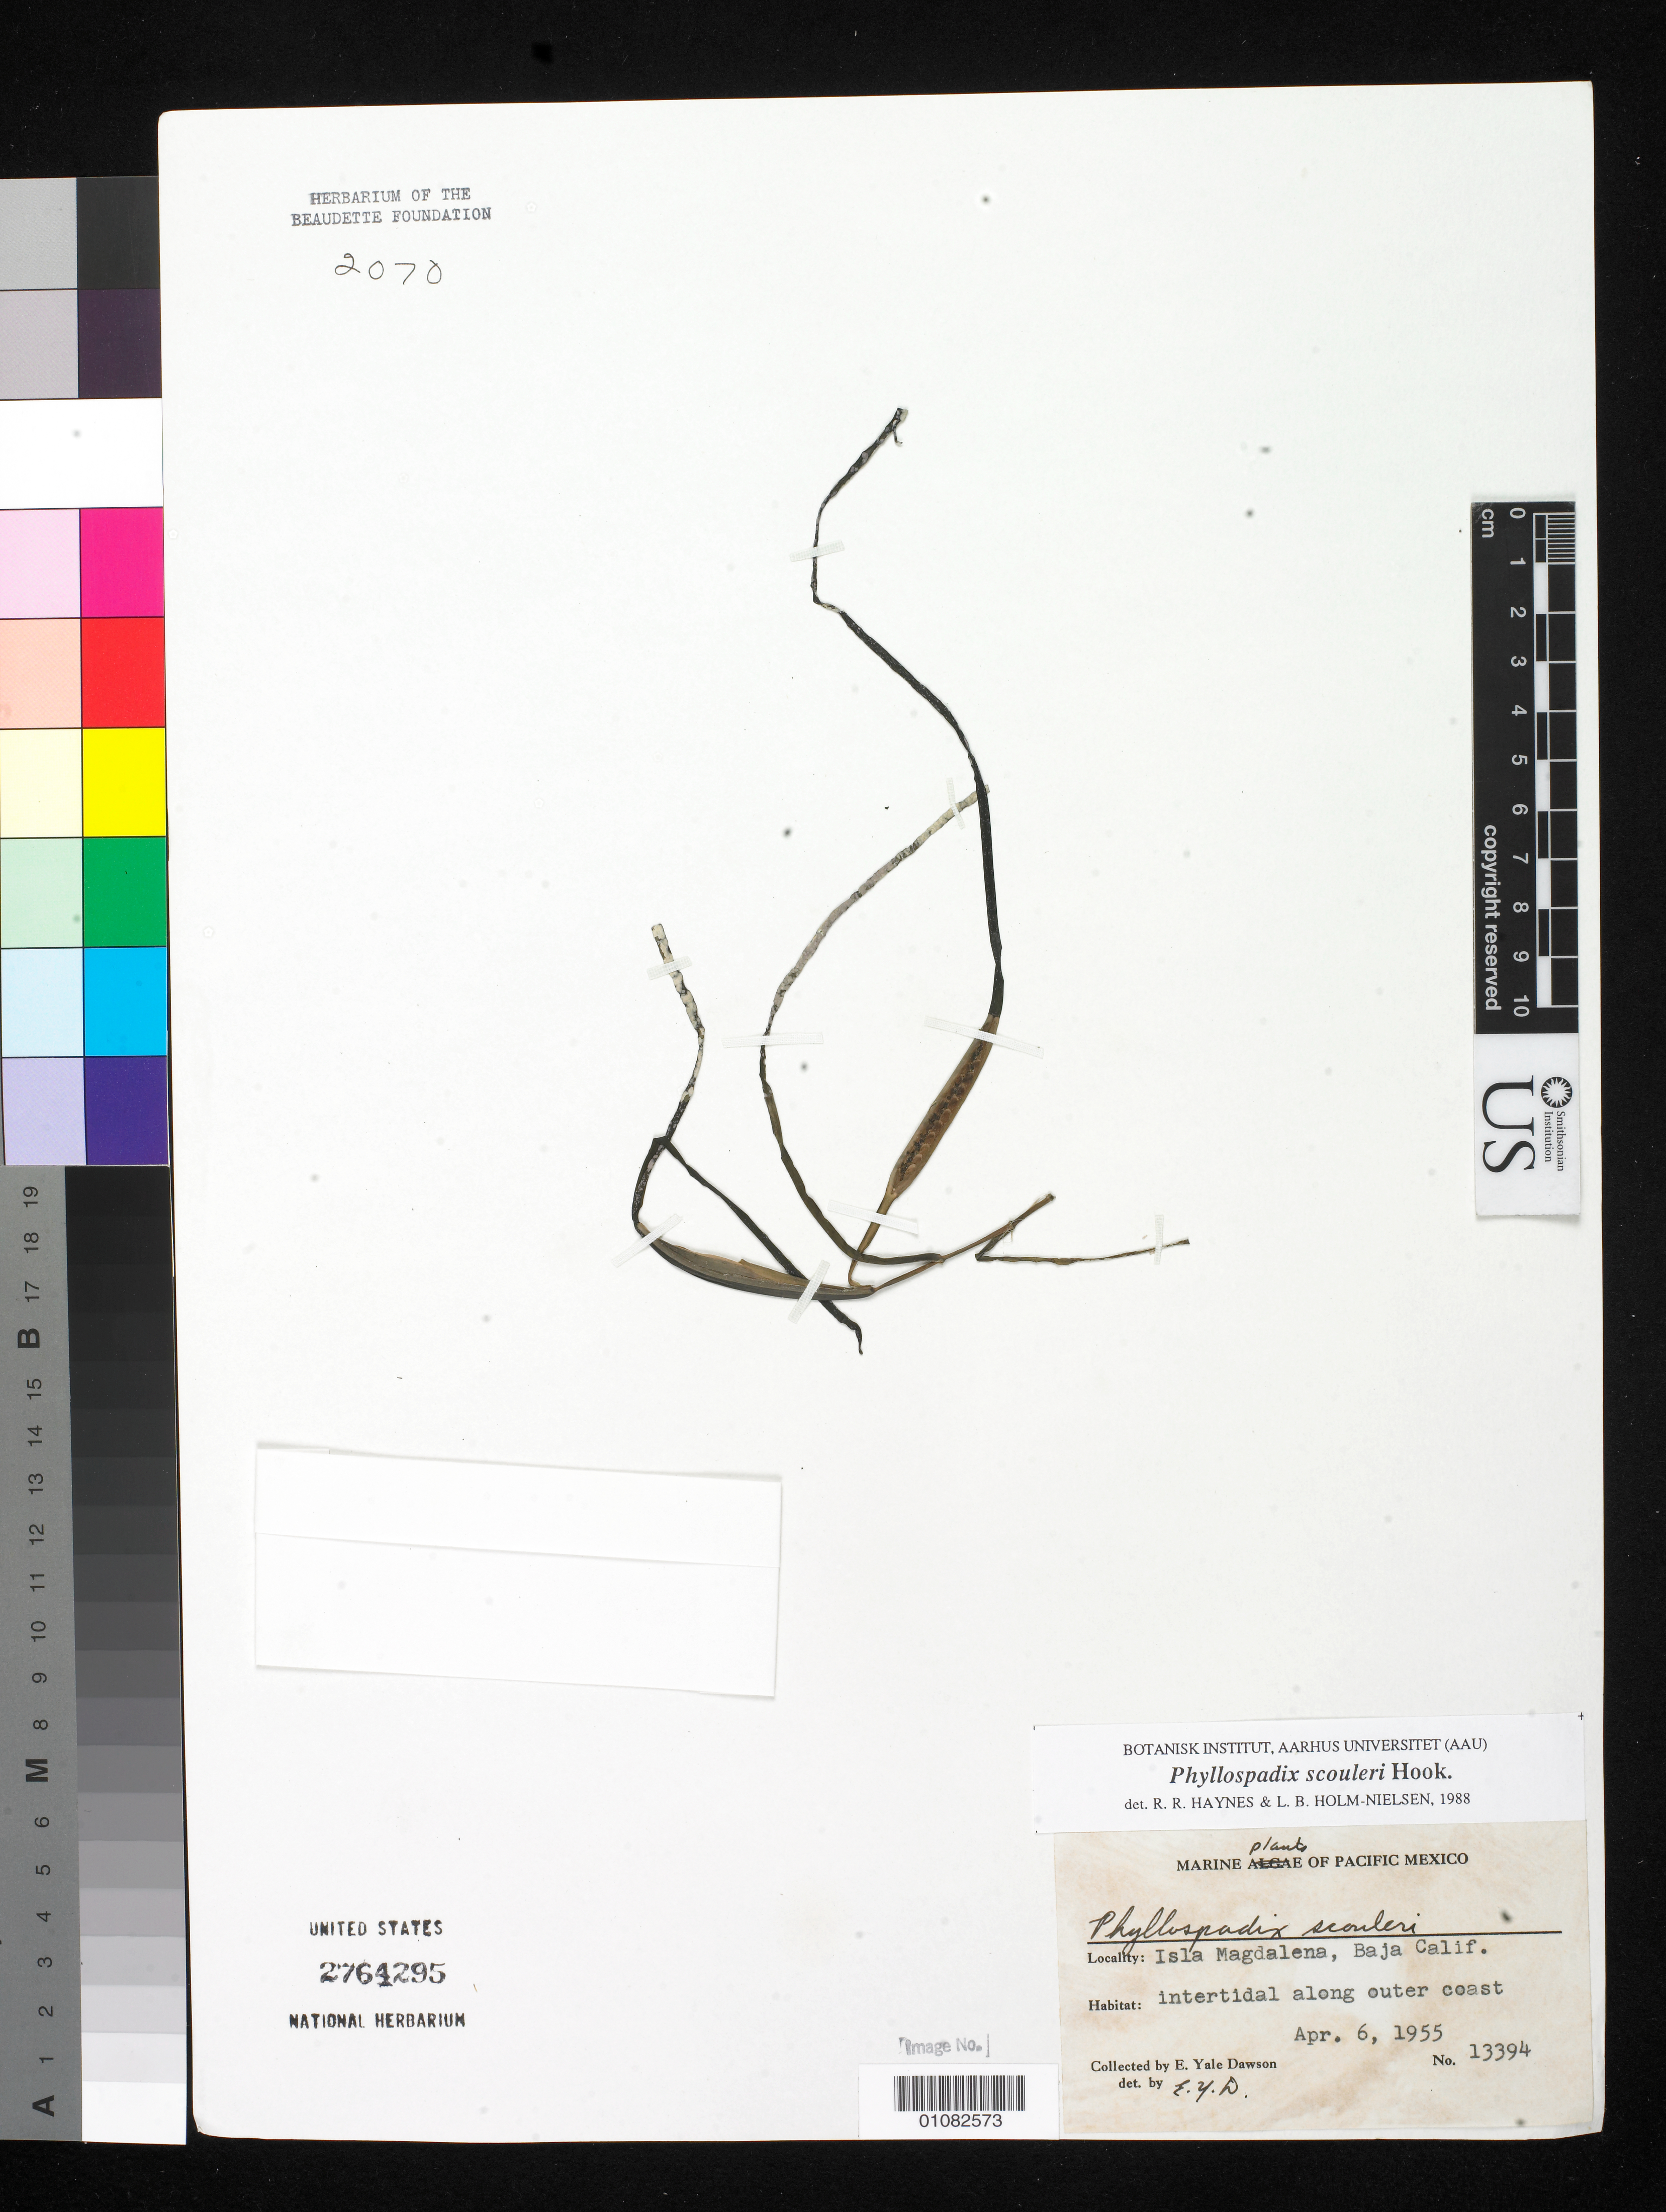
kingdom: Plantae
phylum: Tracheophyta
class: Liliopsida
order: Alismatales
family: Zosteraceae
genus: Phyllospadix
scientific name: Phyllospadix scouleri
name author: Hook.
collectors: E. Y. Dawson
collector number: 13394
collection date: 1955-04-06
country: Mexico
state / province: Baja California Sur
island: Isla Magdalena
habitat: Intertidal along outer coast.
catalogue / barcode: US 2764295